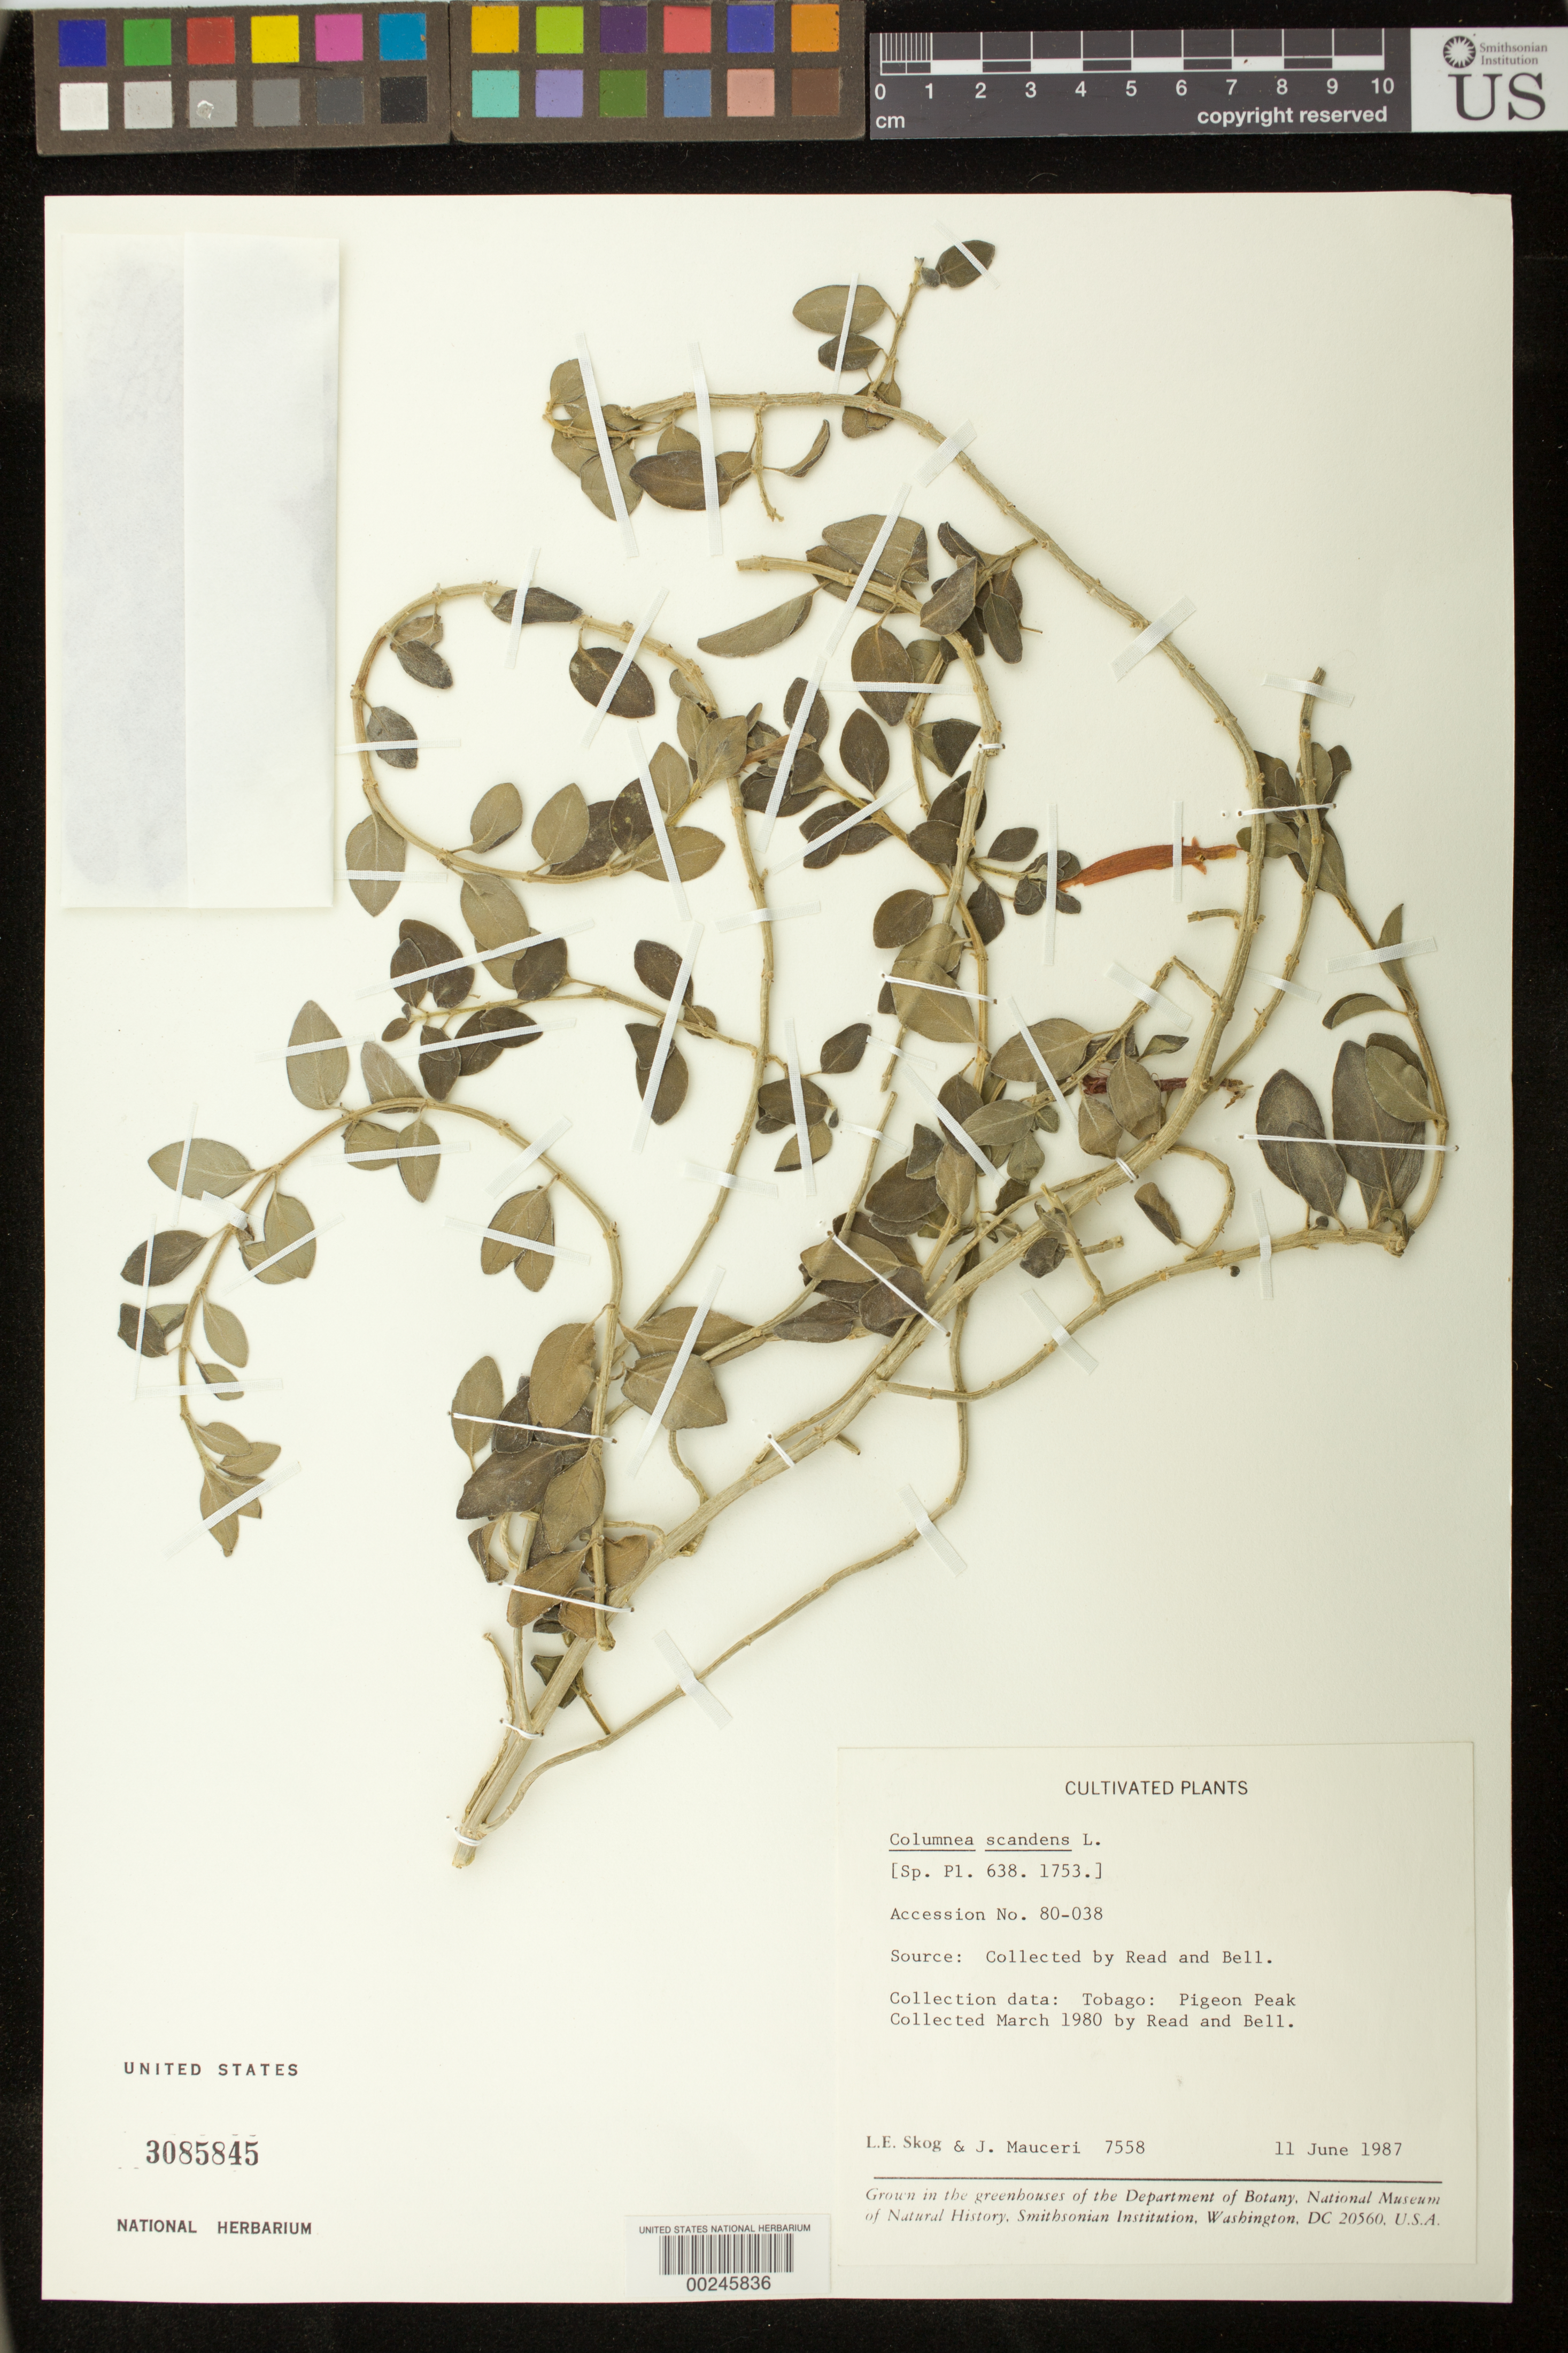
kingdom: Plantae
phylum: Tracheophyta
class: Magnoliopsida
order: Lamiales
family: Gesneriaceae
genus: Columnea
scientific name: Columnea scandens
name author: L.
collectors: L. E. Skog & J. Mauceri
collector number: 7558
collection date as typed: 11 Jun 1987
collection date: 1987-06-11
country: Trinidad and Tobago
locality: Tobago, Pigeon peak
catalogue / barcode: US 3085845